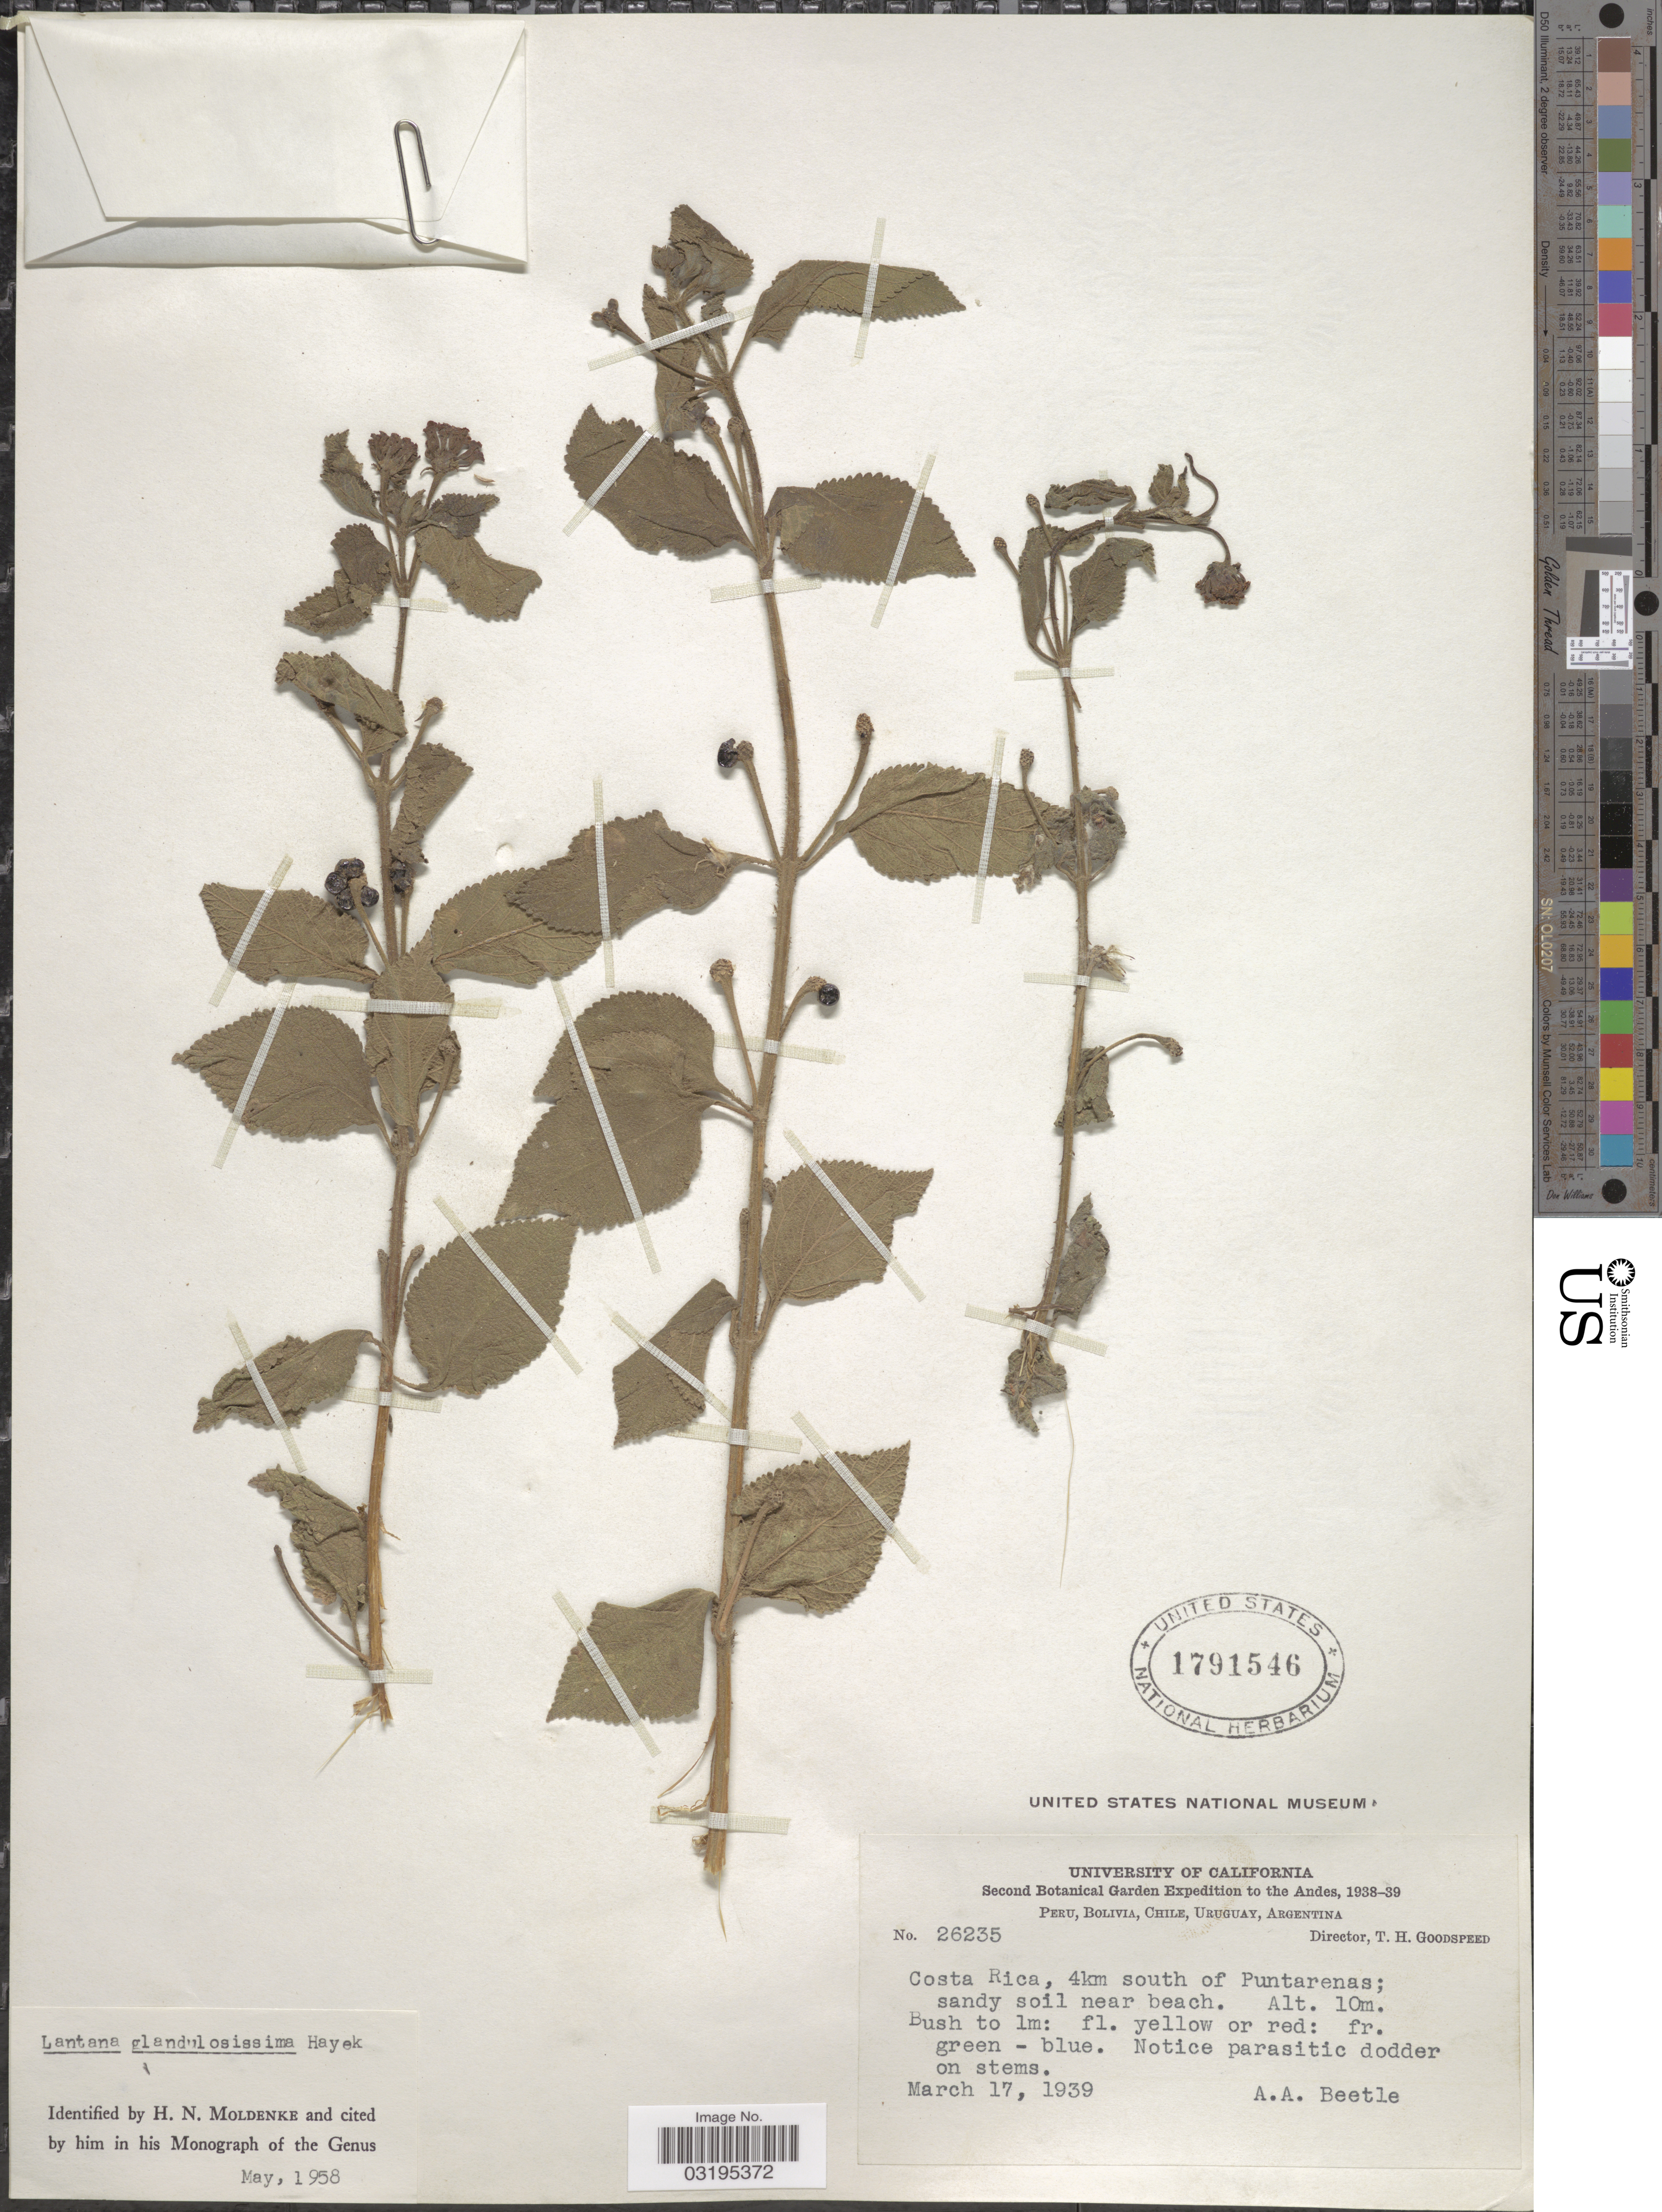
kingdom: Plantae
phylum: Tracheophyta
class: Magnoliopsida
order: Lamiales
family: Verbenaceae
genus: Lantana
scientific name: Lantana glandulosissima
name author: Hayek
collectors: A. A. Beetle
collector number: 26235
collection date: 1939-03-17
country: Costa Rica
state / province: Puntarenas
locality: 4km south of Puntarenas. Andes.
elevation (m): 10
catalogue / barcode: US 1791546